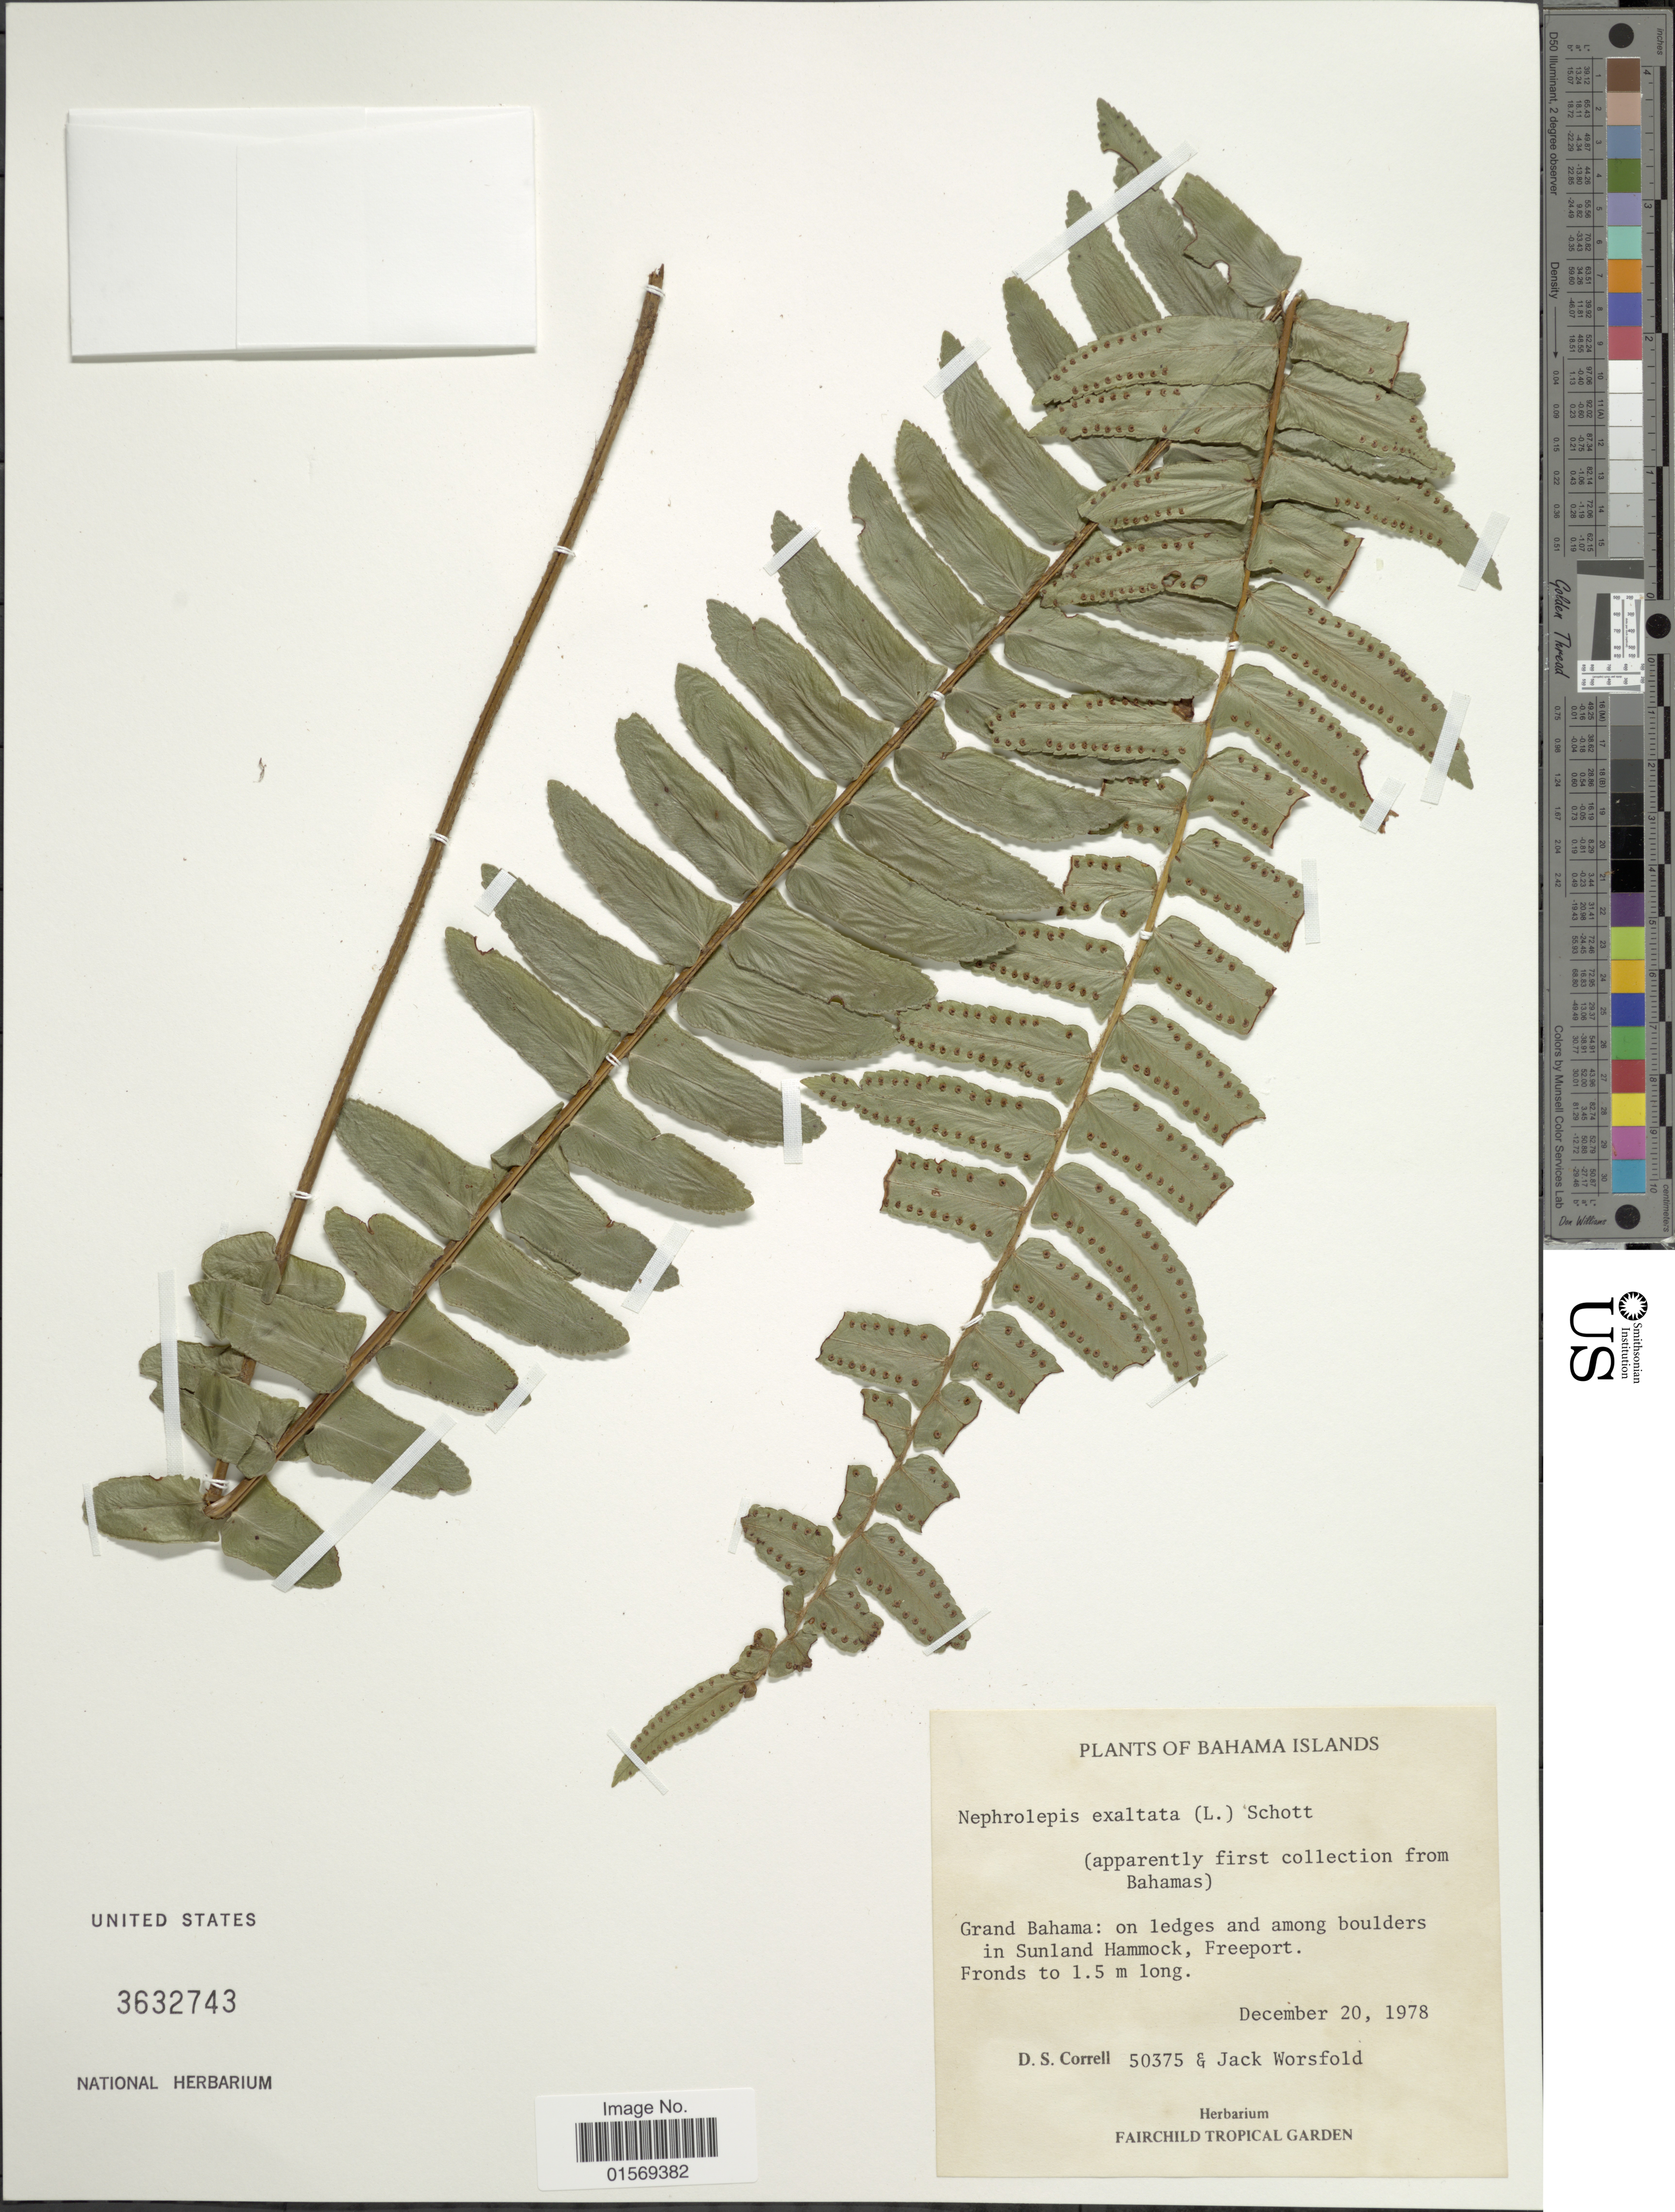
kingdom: Plantae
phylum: Tracheophyta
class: Polypodiopsida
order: Polypodiales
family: Nephrolepidaceae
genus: Nephrolepis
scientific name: Nephrolepis exaltata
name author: (L.) Schott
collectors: D. S. Correll & J. Worsfold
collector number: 50375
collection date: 1978-12-20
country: Bahamas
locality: Bahama Islands, Grand Bahama: on ledges and among boulders in Sunland Hammock, Freeport.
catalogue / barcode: US 3632743